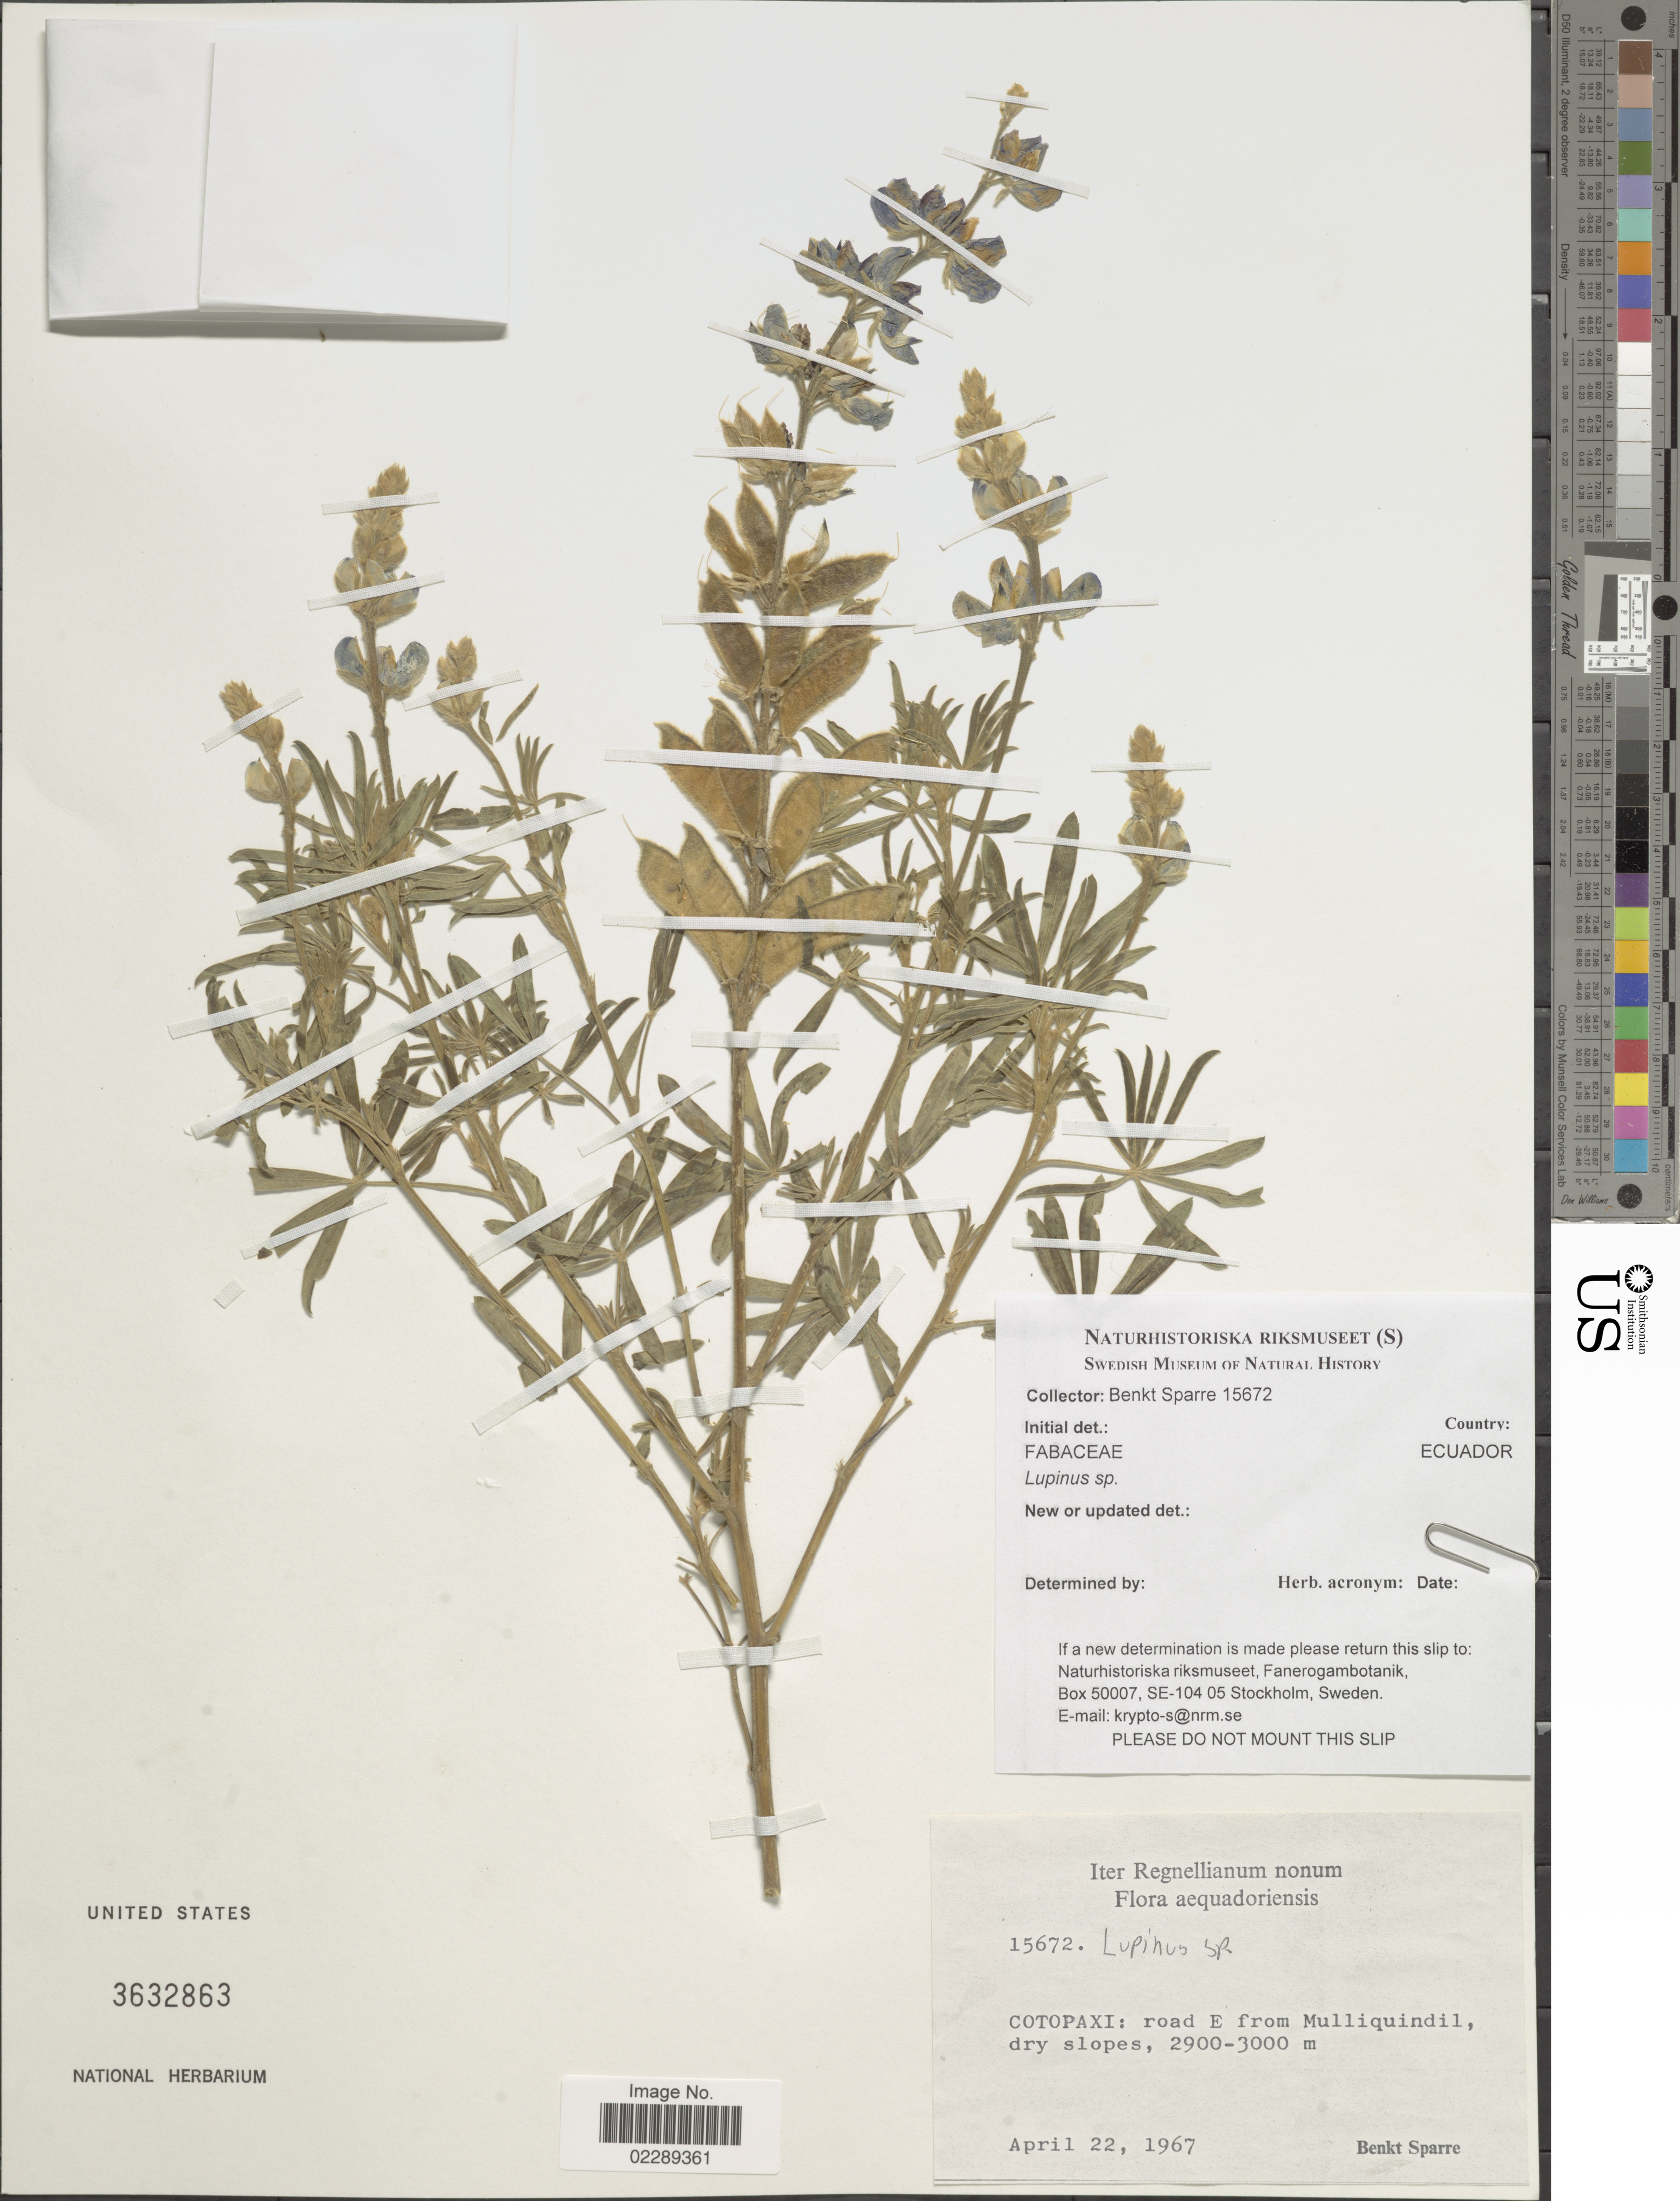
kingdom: Plantae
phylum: Tracheophyta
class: Magnoliopsida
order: Fabales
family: Fabaceae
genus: Lupinus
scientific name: Lupinus sp.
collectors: B. Sparre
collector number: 15672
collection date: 1967-04-22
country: Ecuador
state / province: Cotopaxi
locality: Cotopaxi: road E from Mulliquindil, dry slopes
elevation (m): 2900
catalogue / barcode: US 3632863